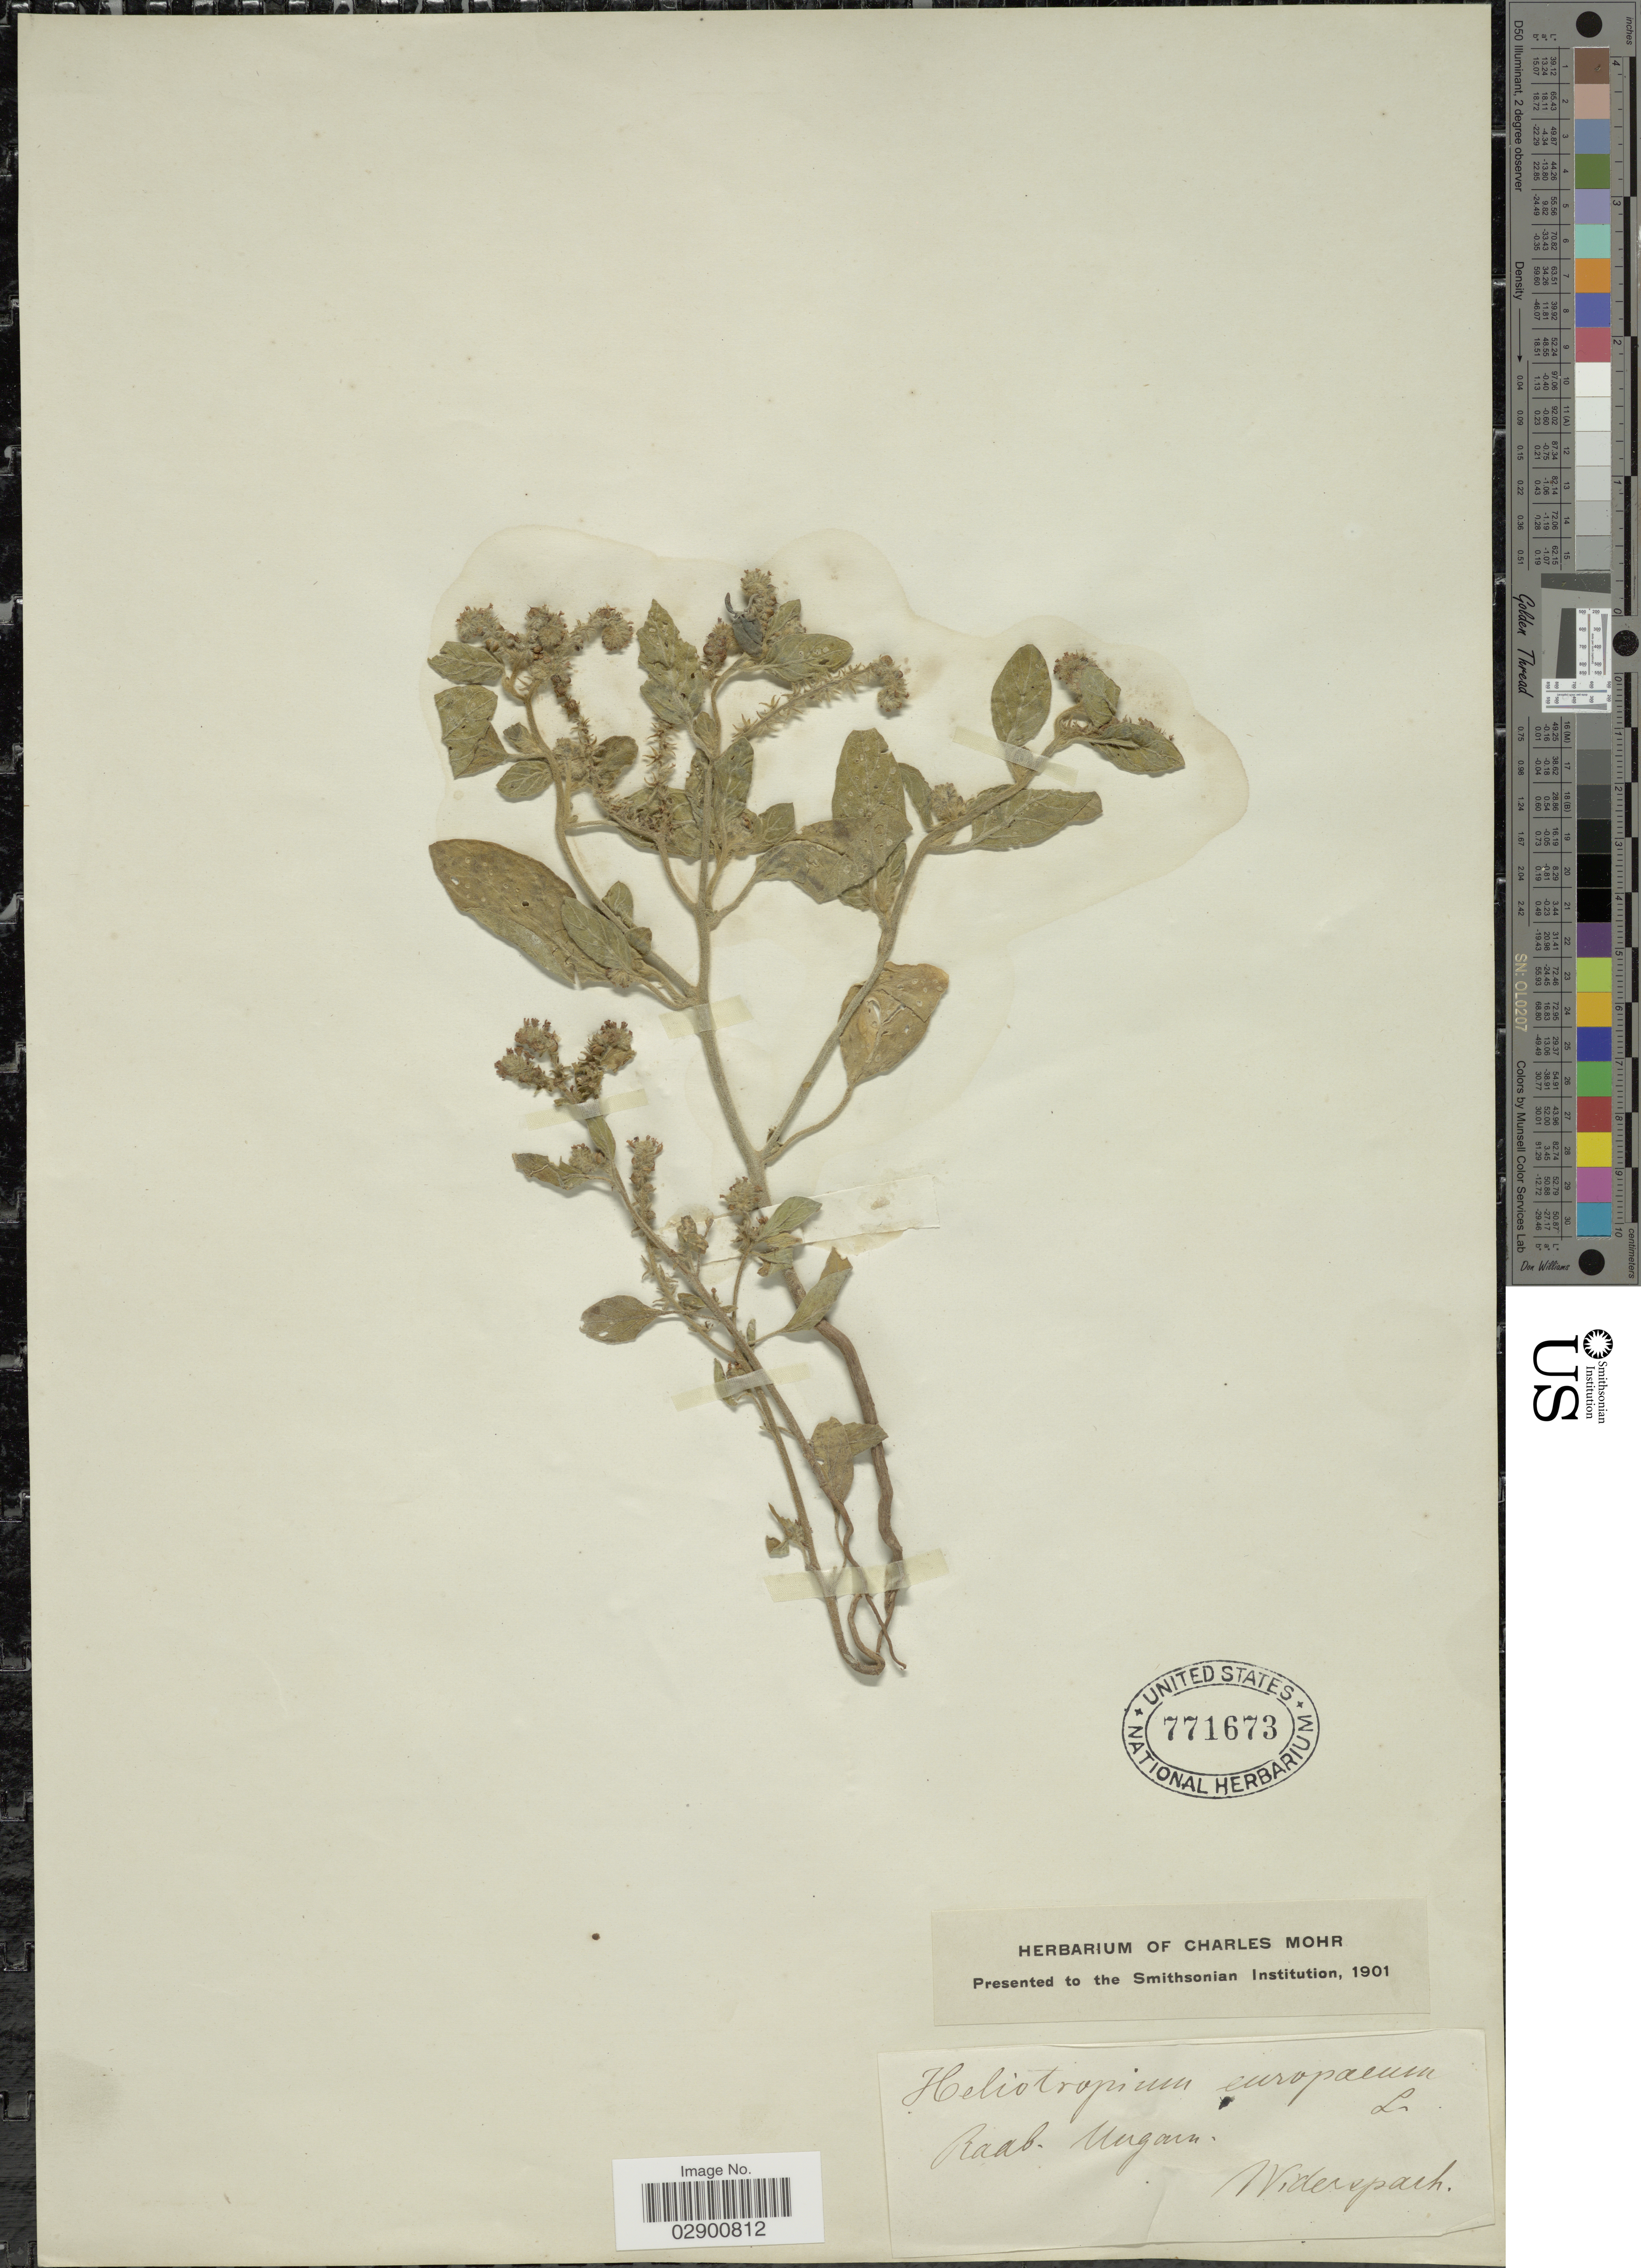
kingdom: Plantae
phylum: Tracheophyta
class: Magnoliopsida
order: Boraginales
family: Heliotropiaceae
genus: Heliotropium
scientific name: Heliotropium europaeum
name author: L.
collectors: Widerspach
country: Hungary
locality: Raab. Ungarn.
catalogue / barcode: US 771673